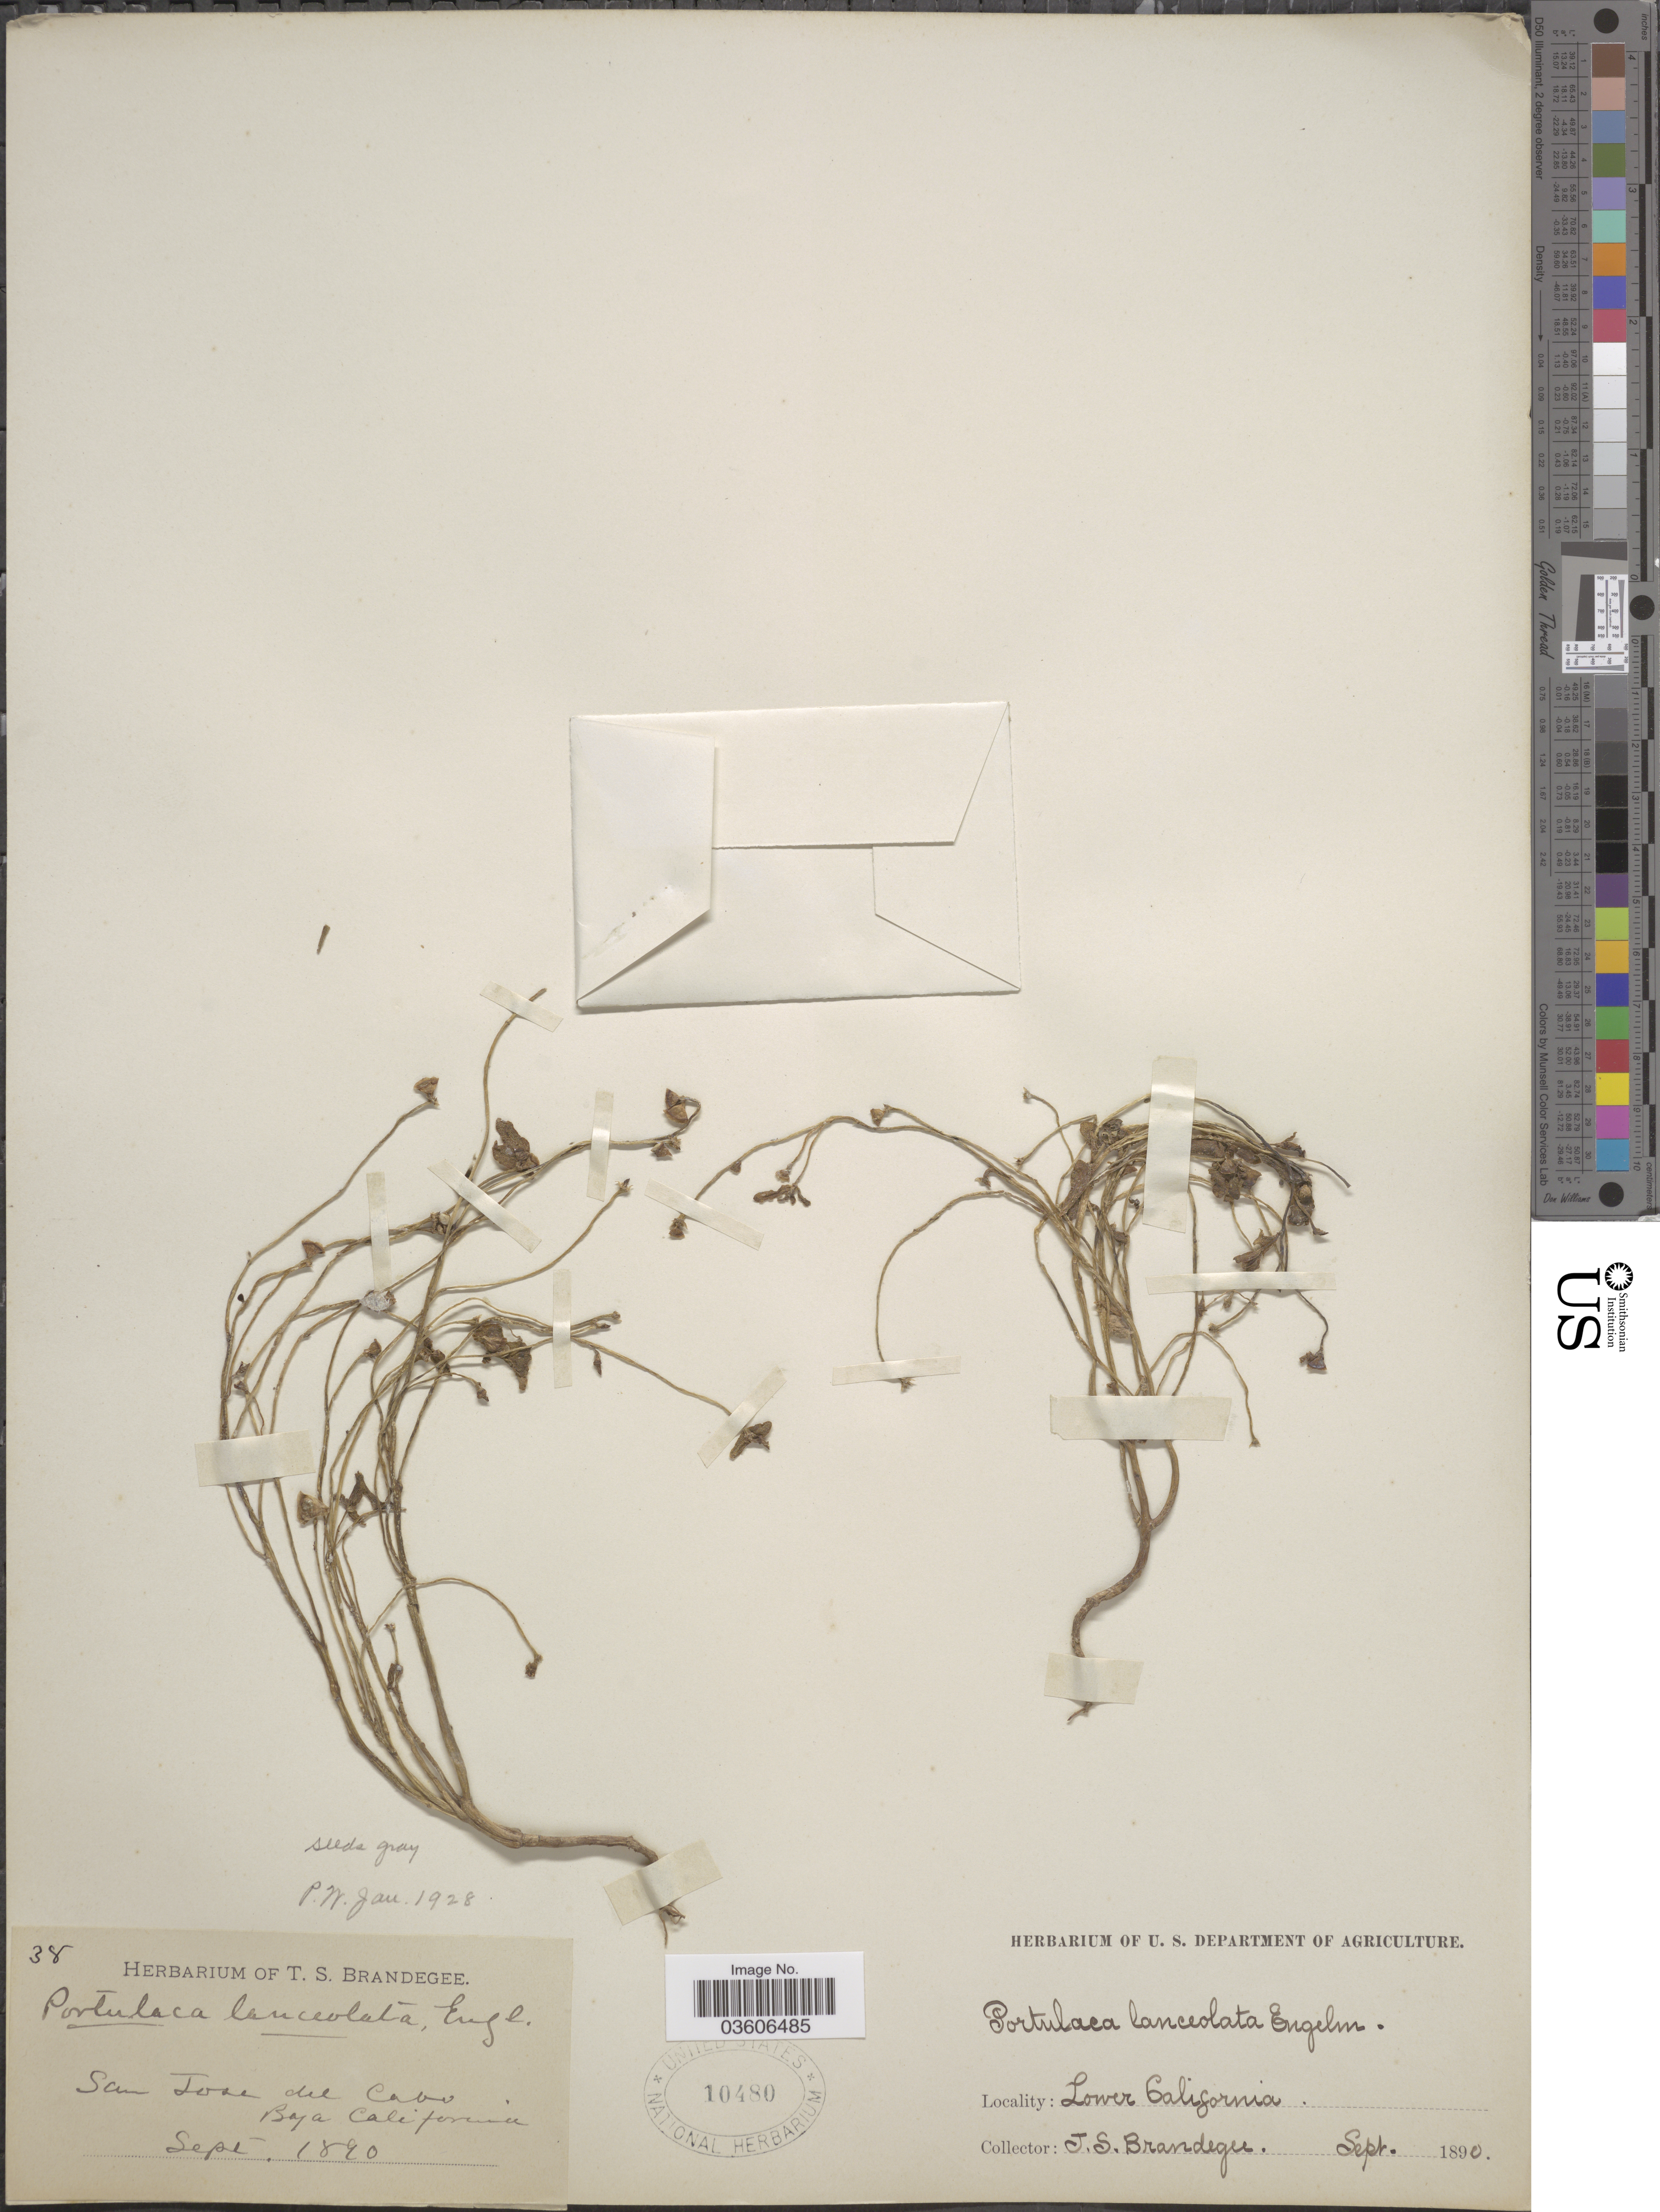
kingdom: Plantae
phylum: Tracheophyta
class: Magnoliopsida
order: Caryophyllales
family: Portulacaceae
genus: Portulaca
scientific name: Portulaca umbraticola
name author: Kunth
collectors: T. S. Brandegee (herbarium)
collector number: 38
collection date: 1890-09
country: Mexico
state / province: Baja California Sur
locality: Lower California. San Jose del Cabo.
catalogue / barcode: US 10480